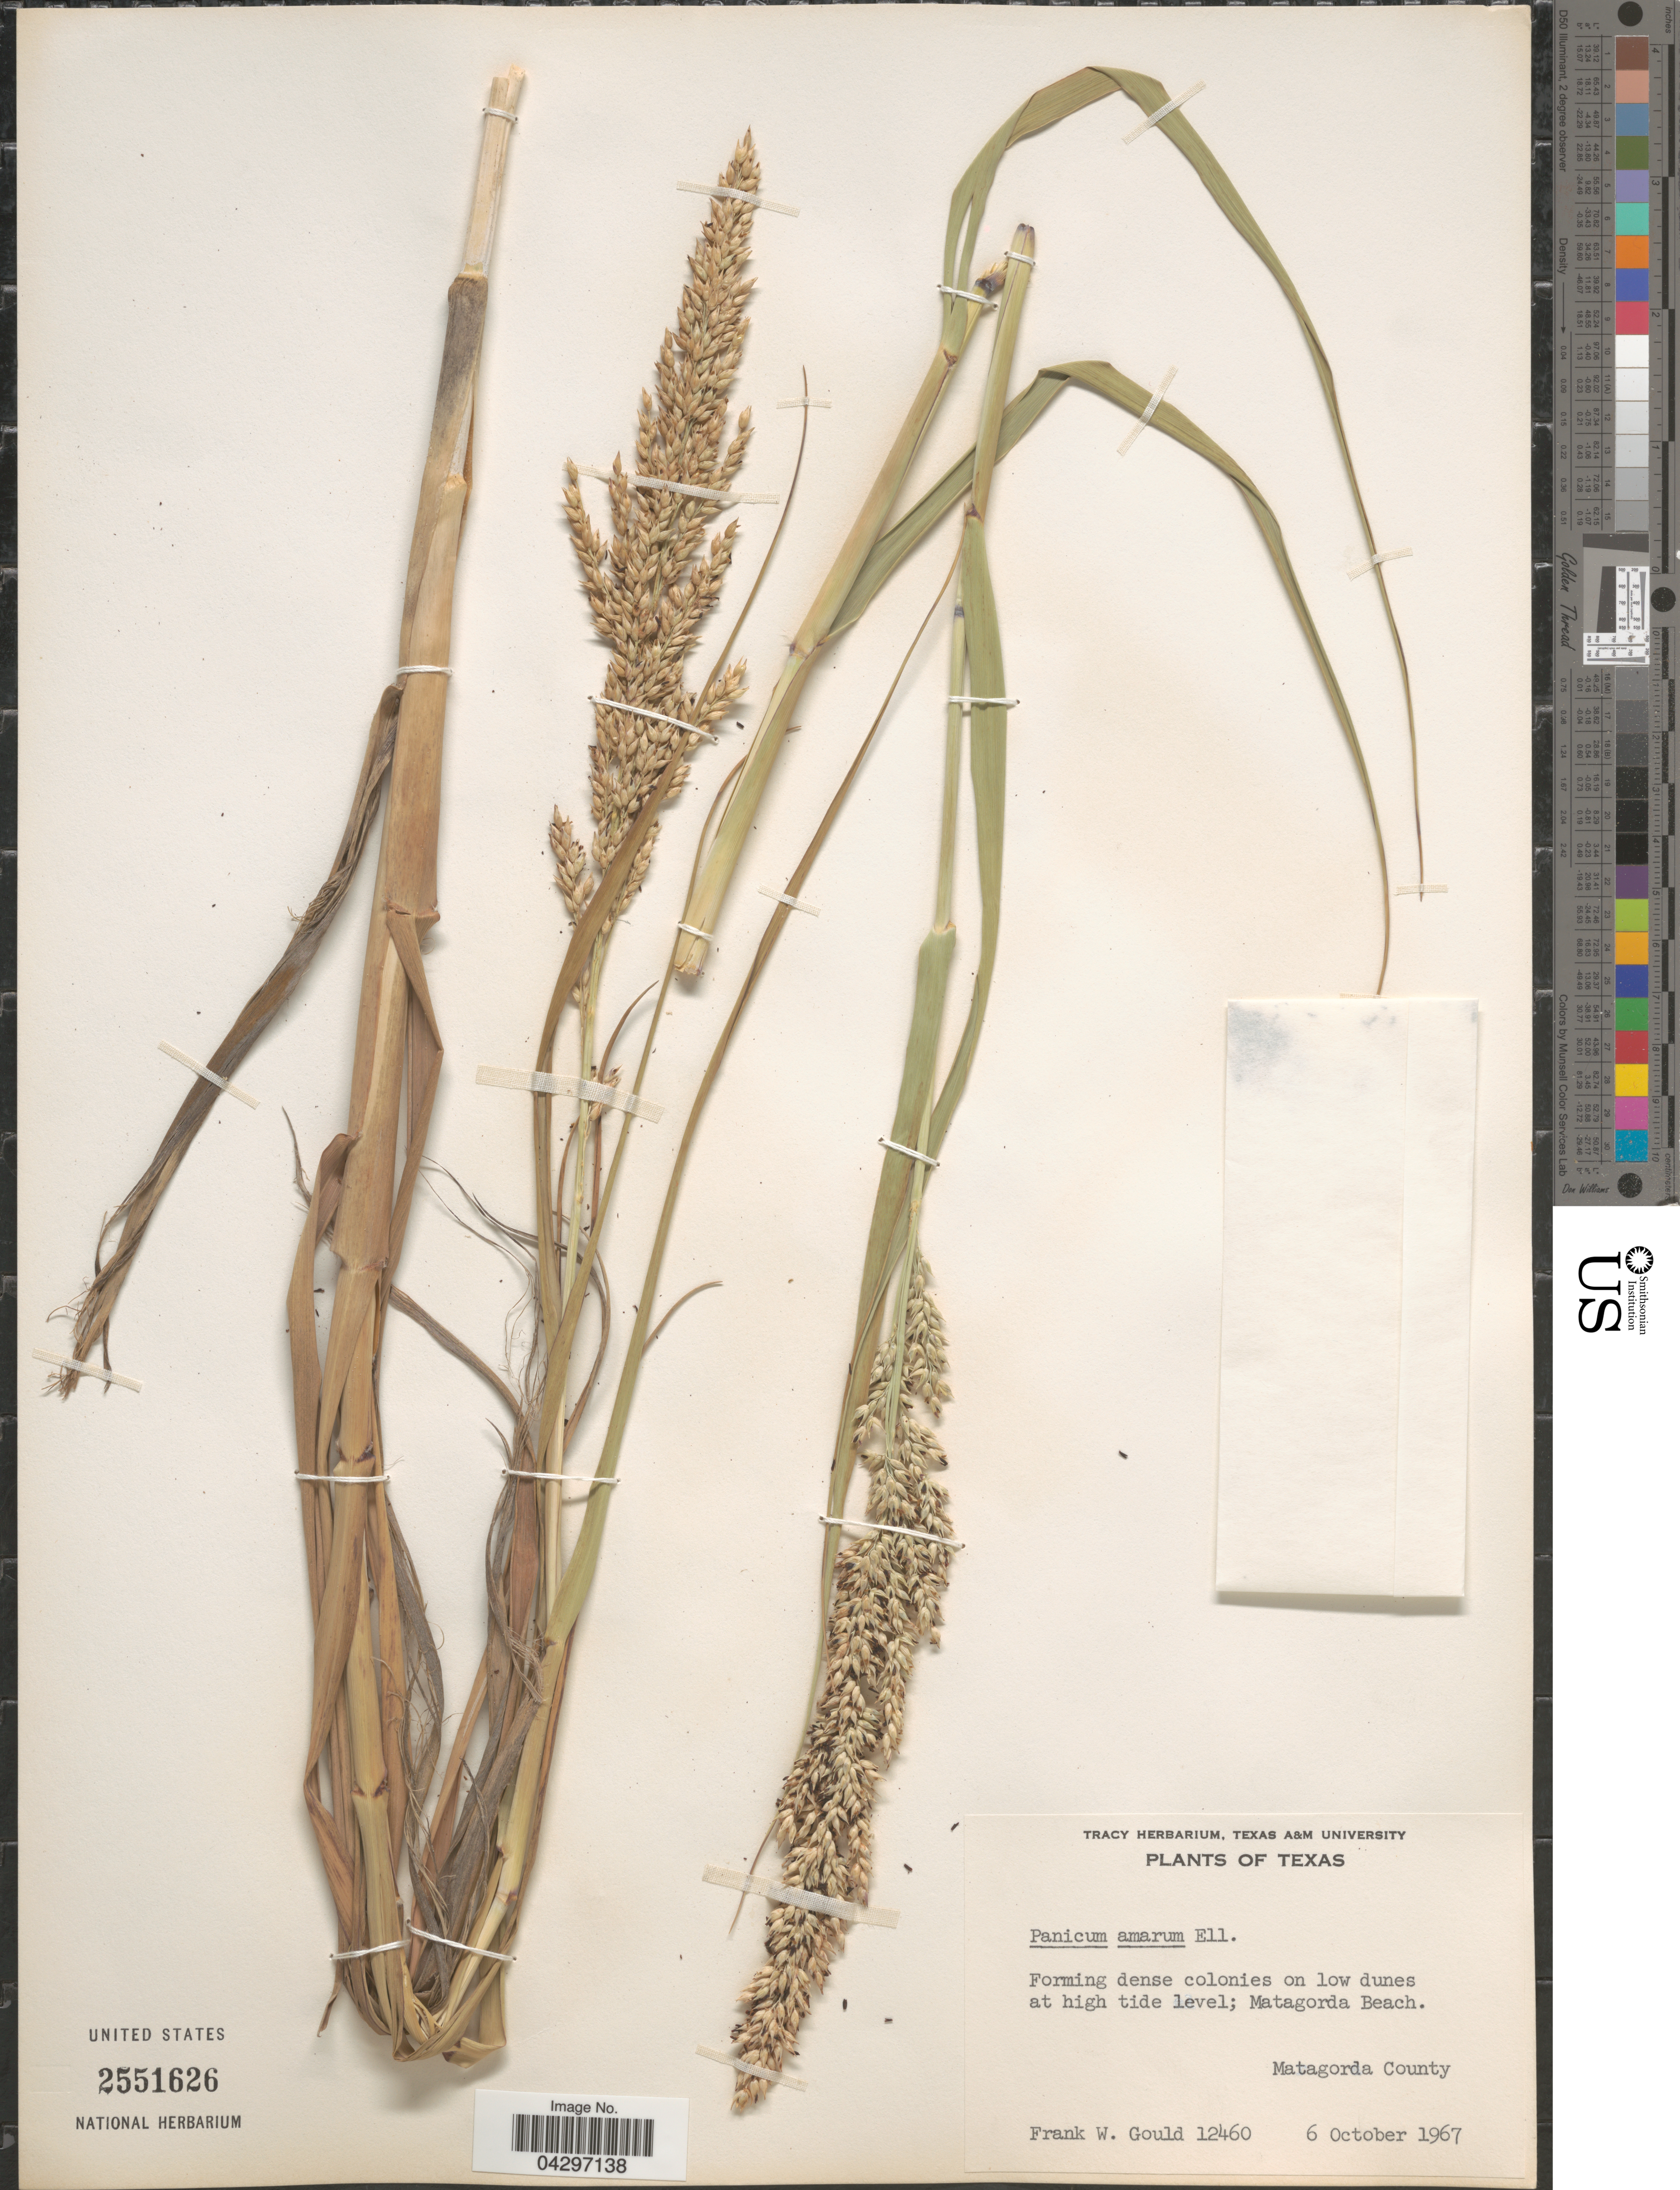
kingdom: Plantae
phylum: Tracheophyta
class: Liliopsida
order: Poales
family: Poaceae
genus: Panicum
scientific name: Panicum amarum var. amarulum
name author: (Hitchc. & Chase) Freckmann & Lelong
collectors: F. W. Gould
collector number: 12460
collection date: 1967-10-06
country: United States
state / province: Texas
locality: Matagorda Beach. Matagorda County.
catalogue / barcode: US 2551626